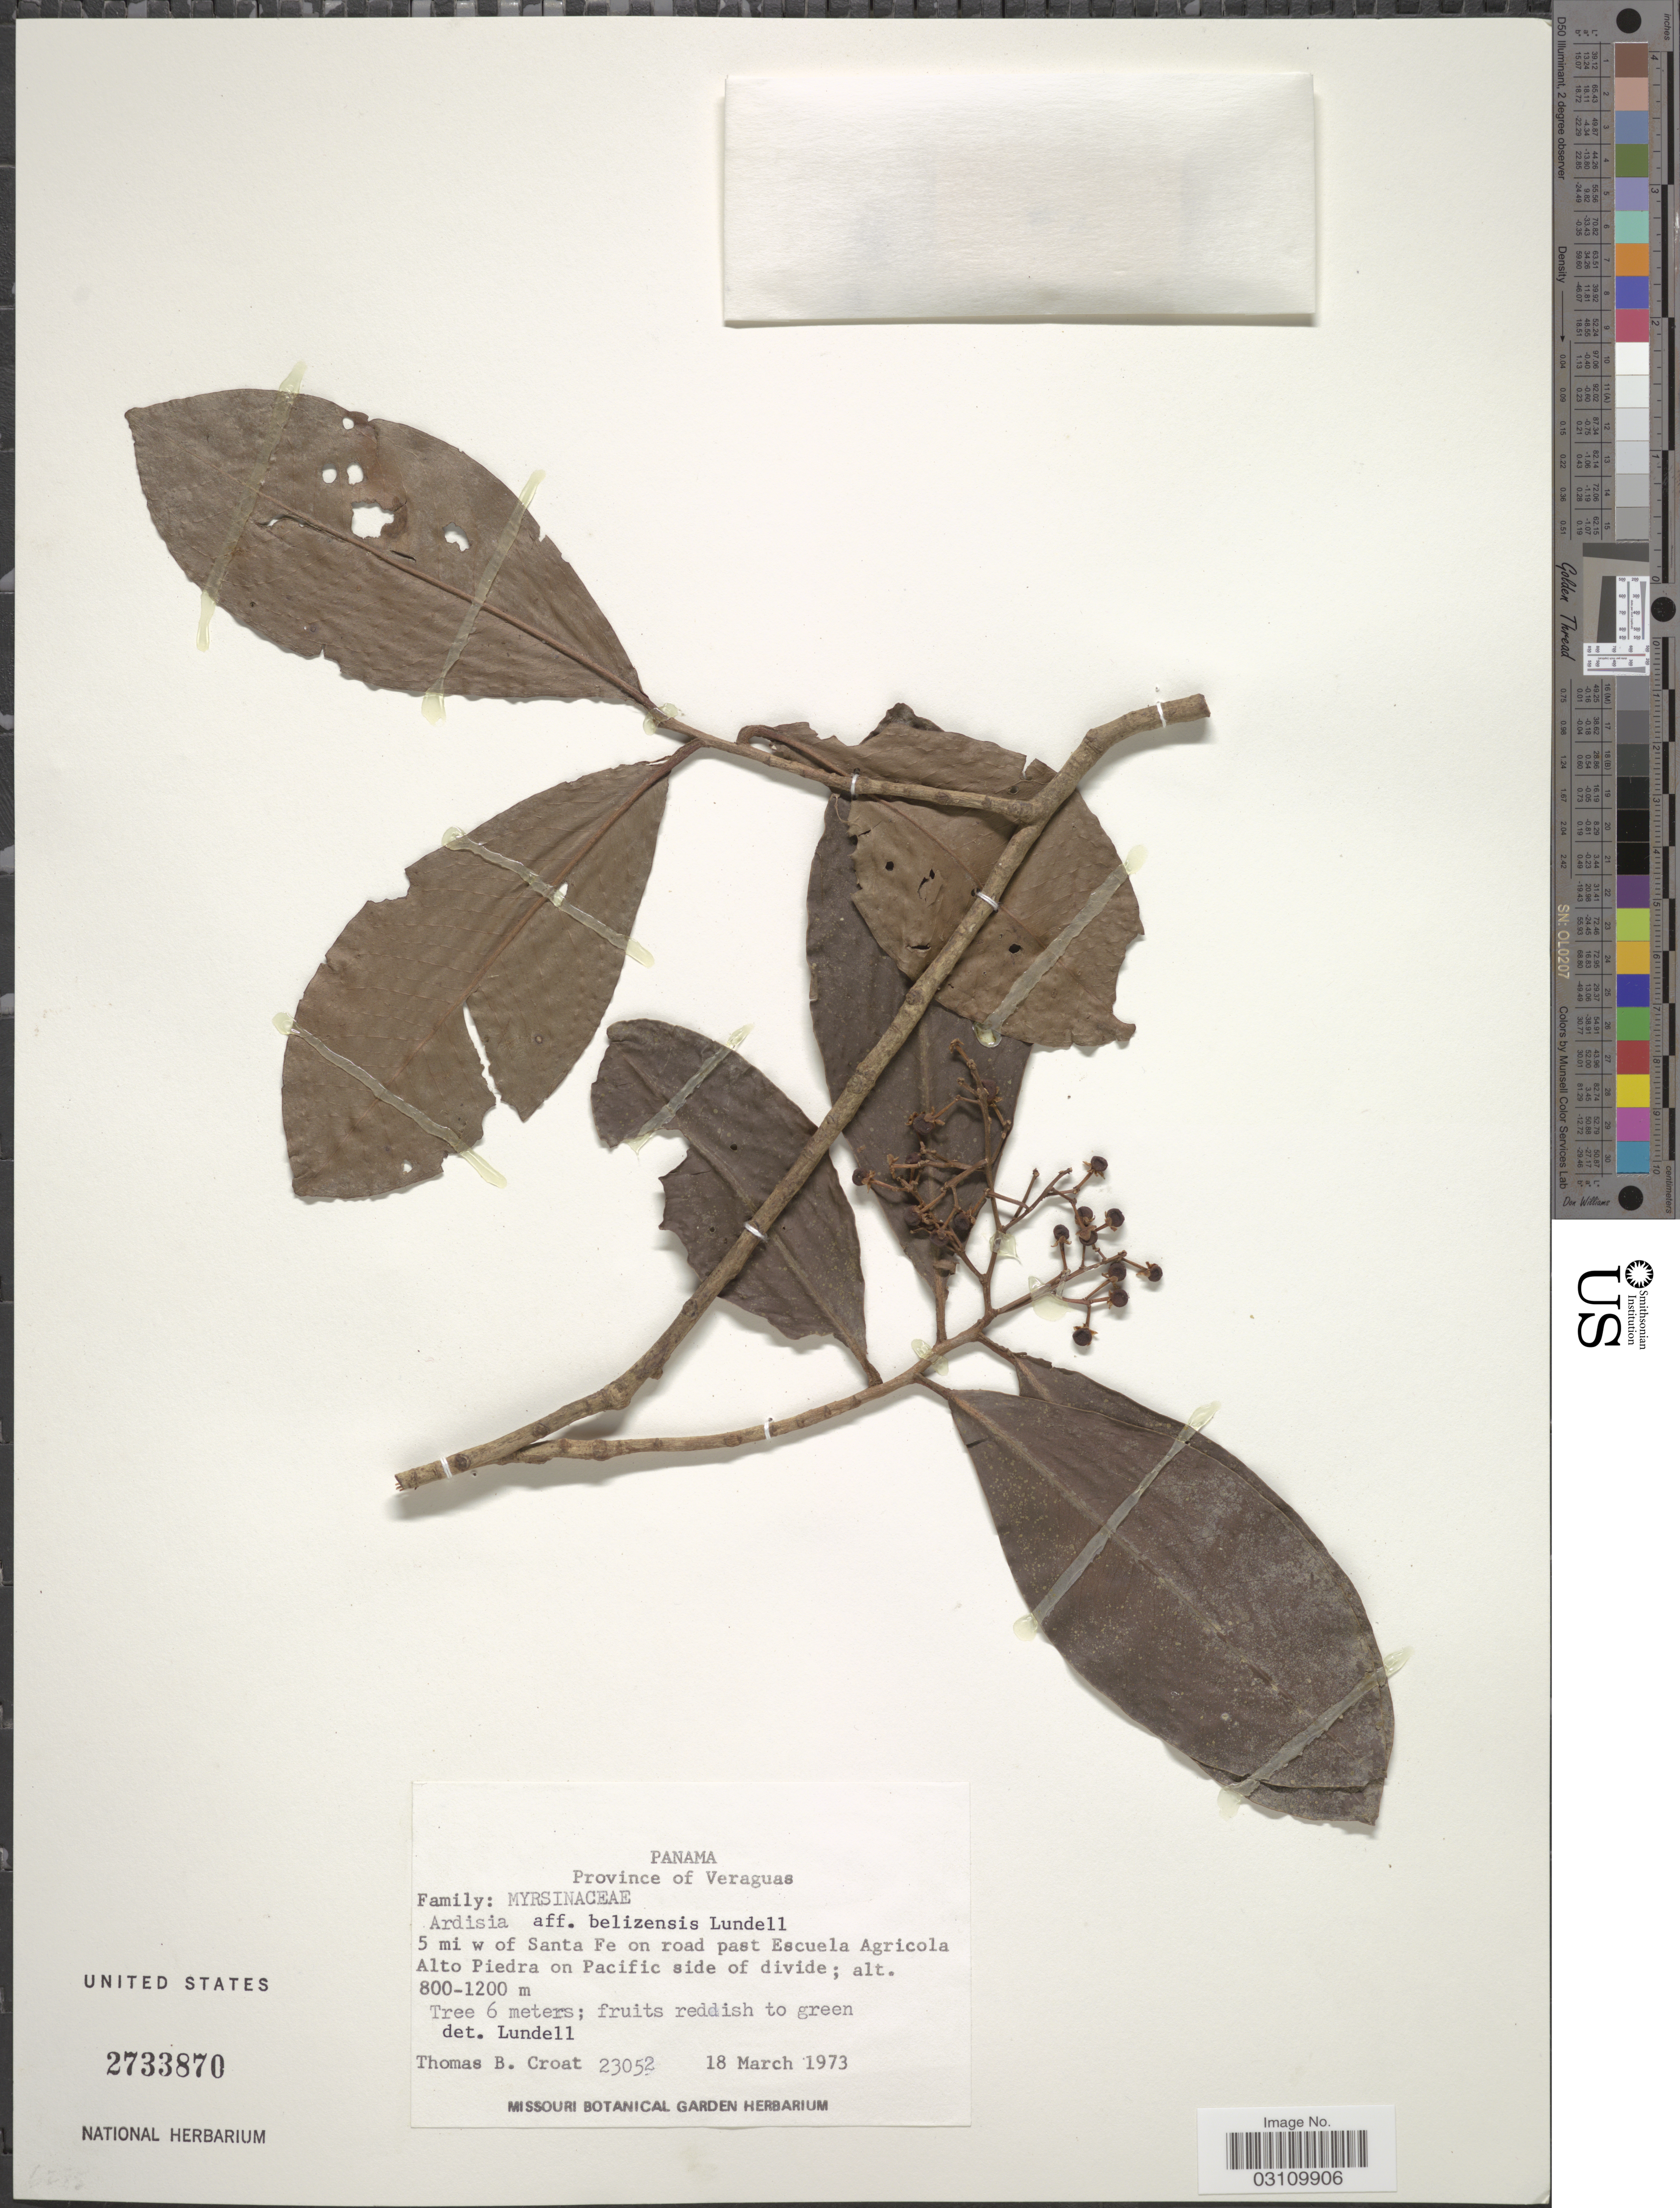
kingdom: Plantae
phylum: Tracheophyta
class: Magnoliopsida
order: Ericales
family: Primulaceae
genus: Ardisia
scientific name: Ardisia belizensis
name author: Lundell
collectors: T. B. Croat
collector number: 23052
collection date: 1973-03-18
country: Panama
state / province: Veraguas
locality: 5 mi w of Santa Fe on road past Escuela Agricola, Alto Piedra on Pacific side of divide.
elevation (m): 800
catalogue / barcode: US 2733870